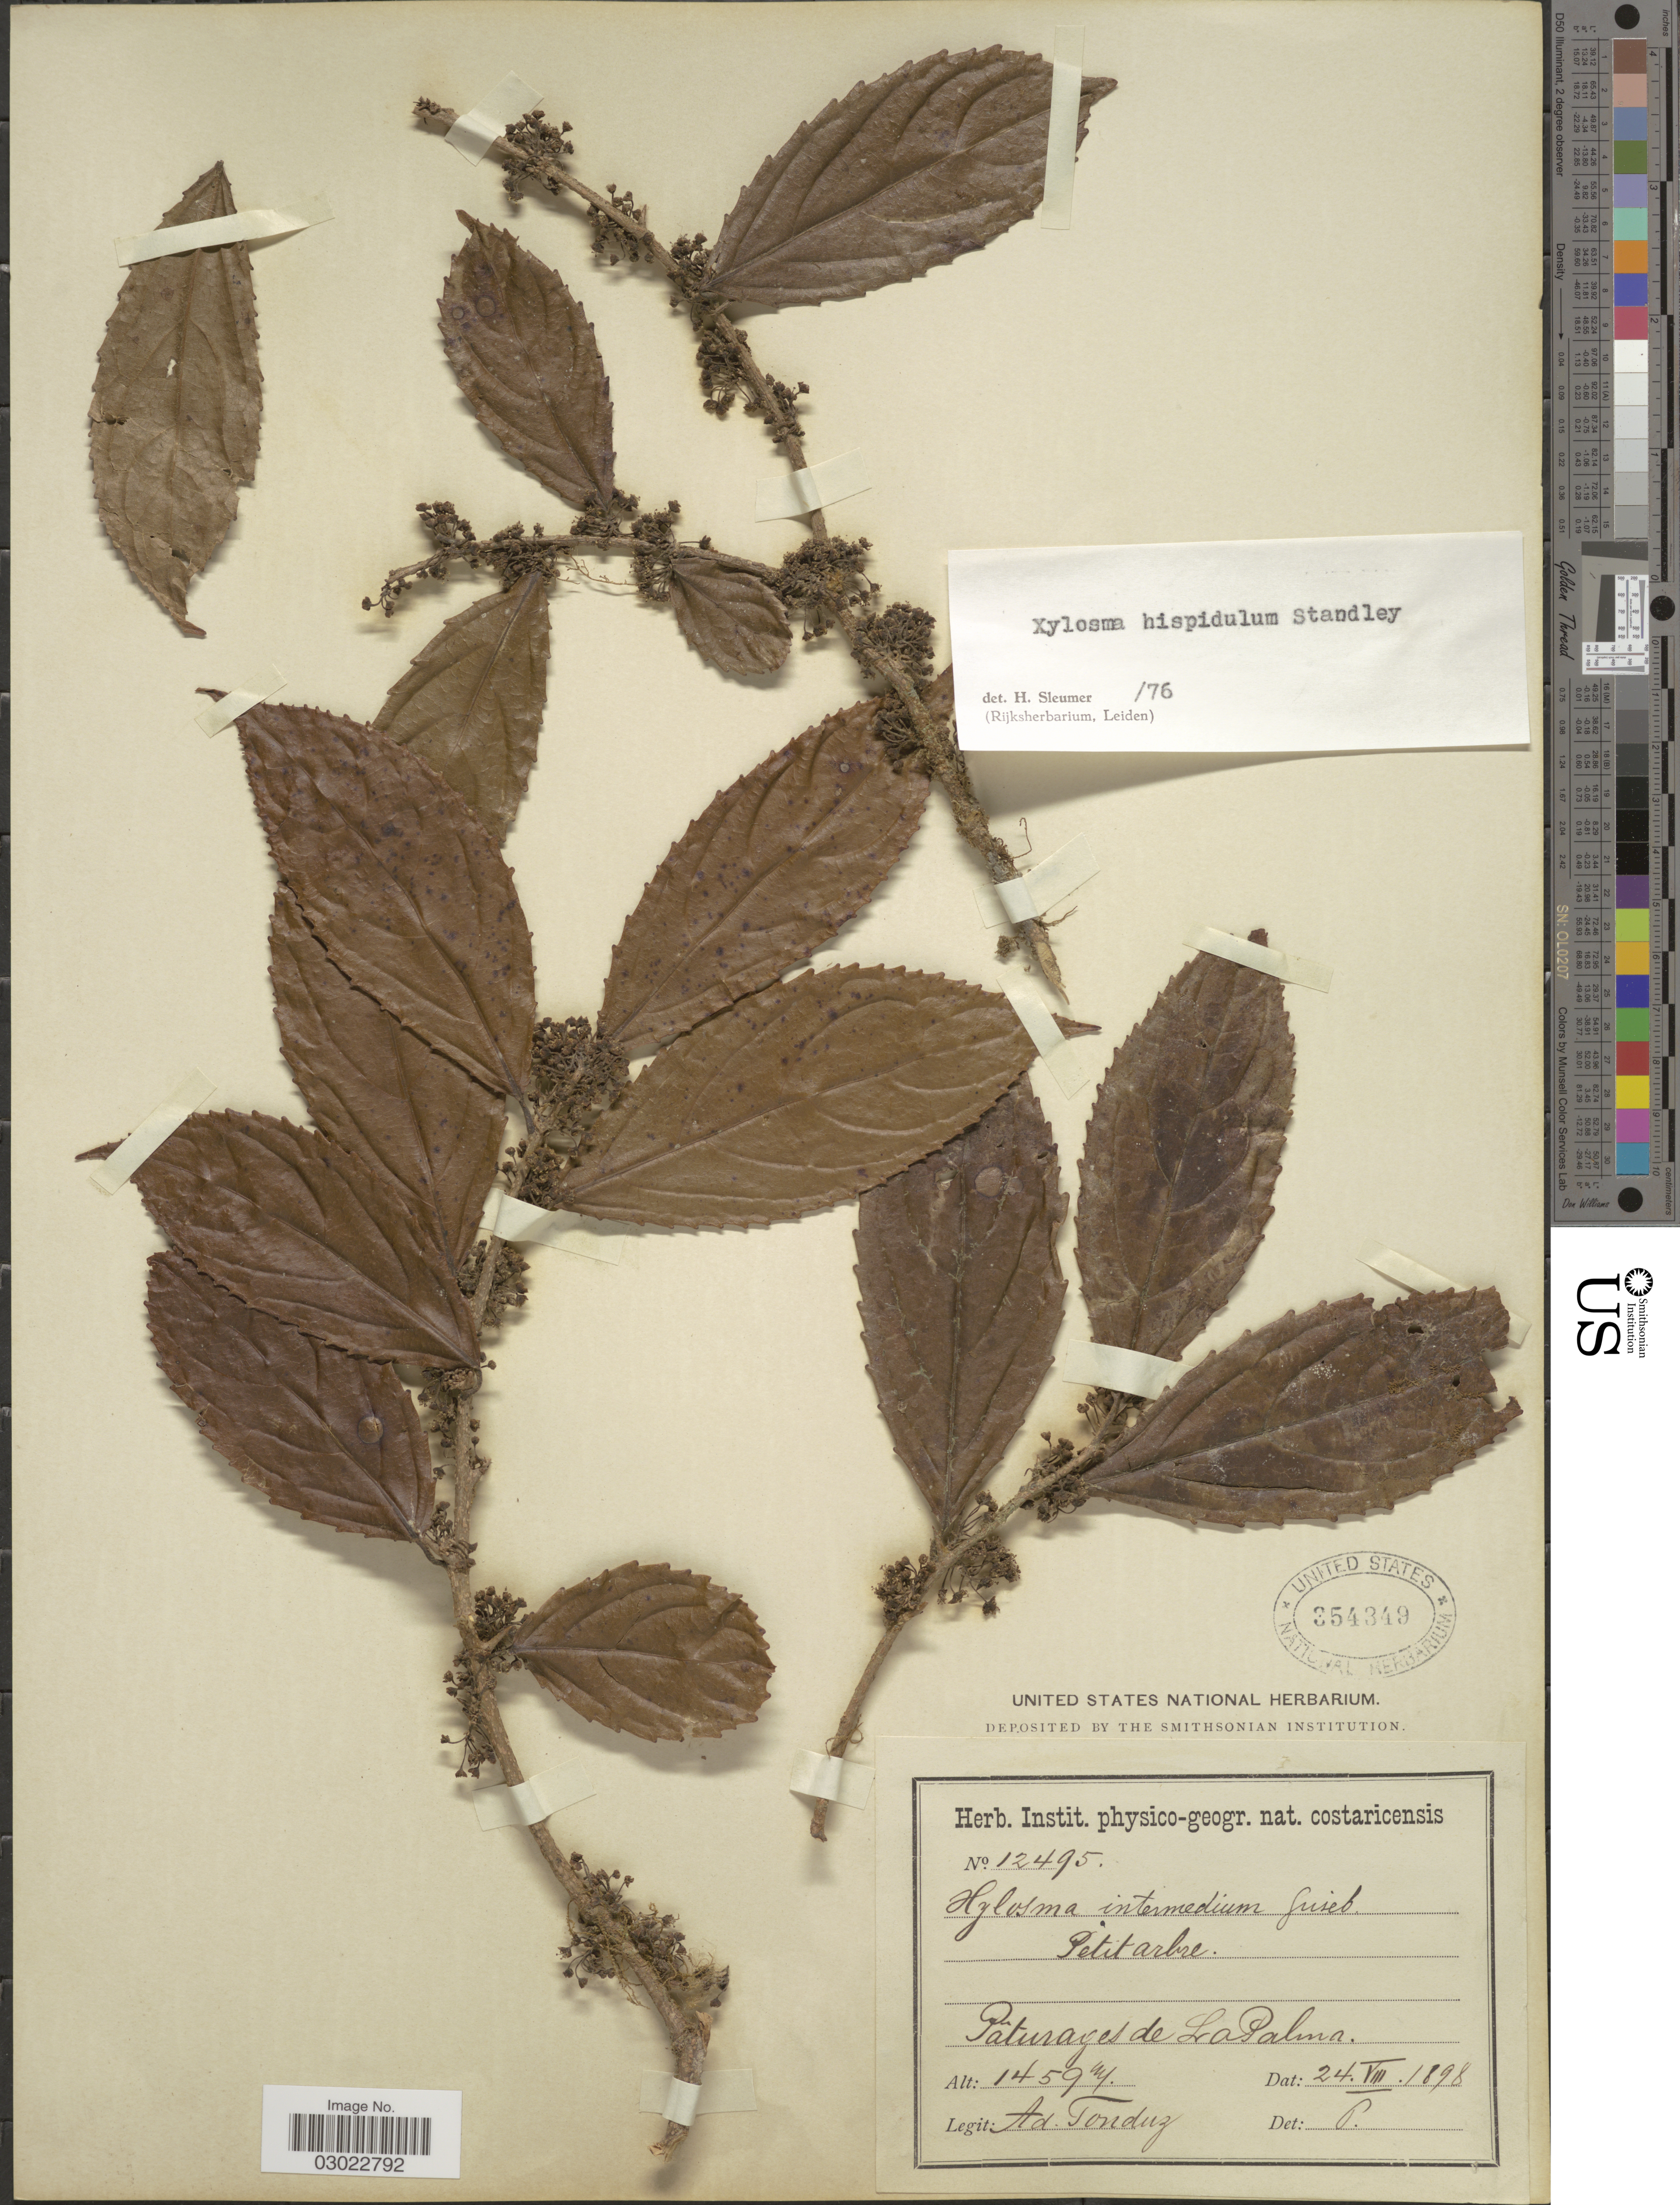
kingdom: Plantae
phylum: Tracheophyta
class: Magnoliopsida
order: Malpighiales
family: Salicaceae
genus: Xylosma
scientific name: Xylosma hispidula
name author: Standl.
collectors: A. Tonduz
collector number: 12495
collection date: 1898-08-24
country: Costa Rica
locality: Paturages de La Palma.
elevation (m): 1459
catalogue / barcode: US 354349